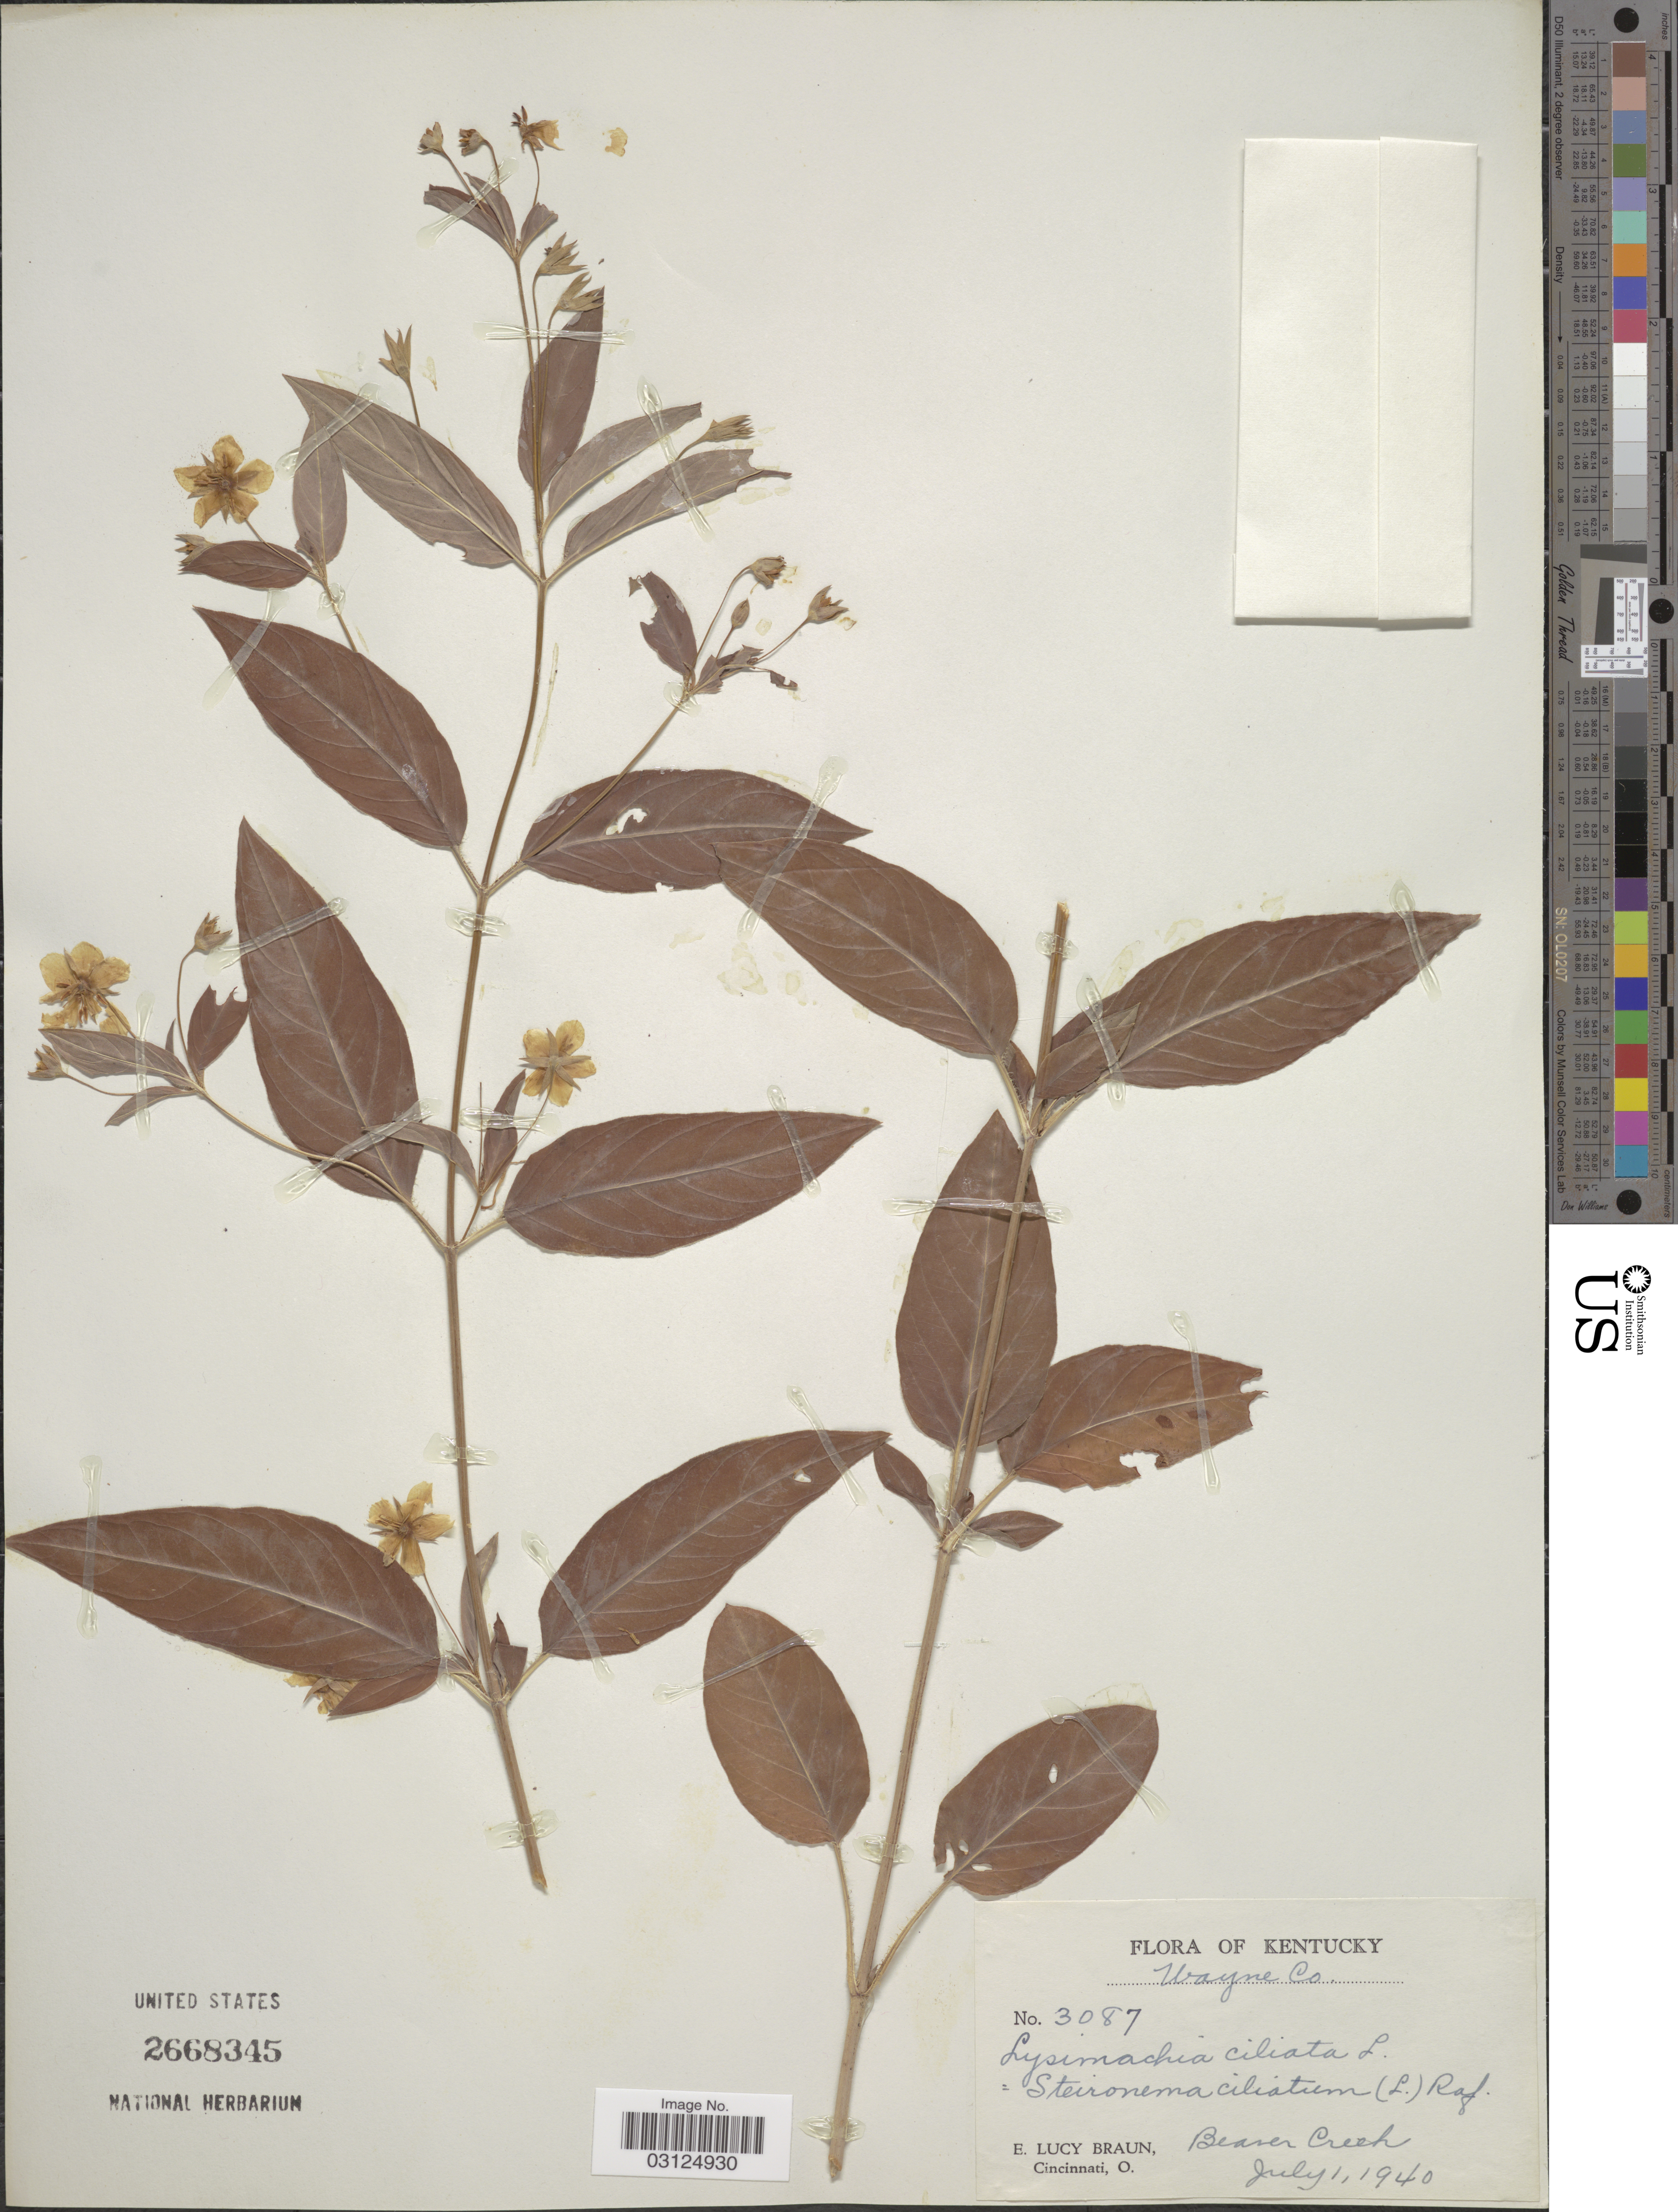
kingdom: Plantae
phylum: Tracheophyta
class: Magnoliopsida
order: Ericales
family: Primulaceae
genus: Lysimachia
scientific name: Lysimachia ciliata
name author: L.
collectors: E. L. Braun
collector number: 3087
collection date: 1940-07-01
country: United States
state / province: Kentucky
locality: Wayne Co. Beaver Creek.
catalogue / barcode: US 2668345